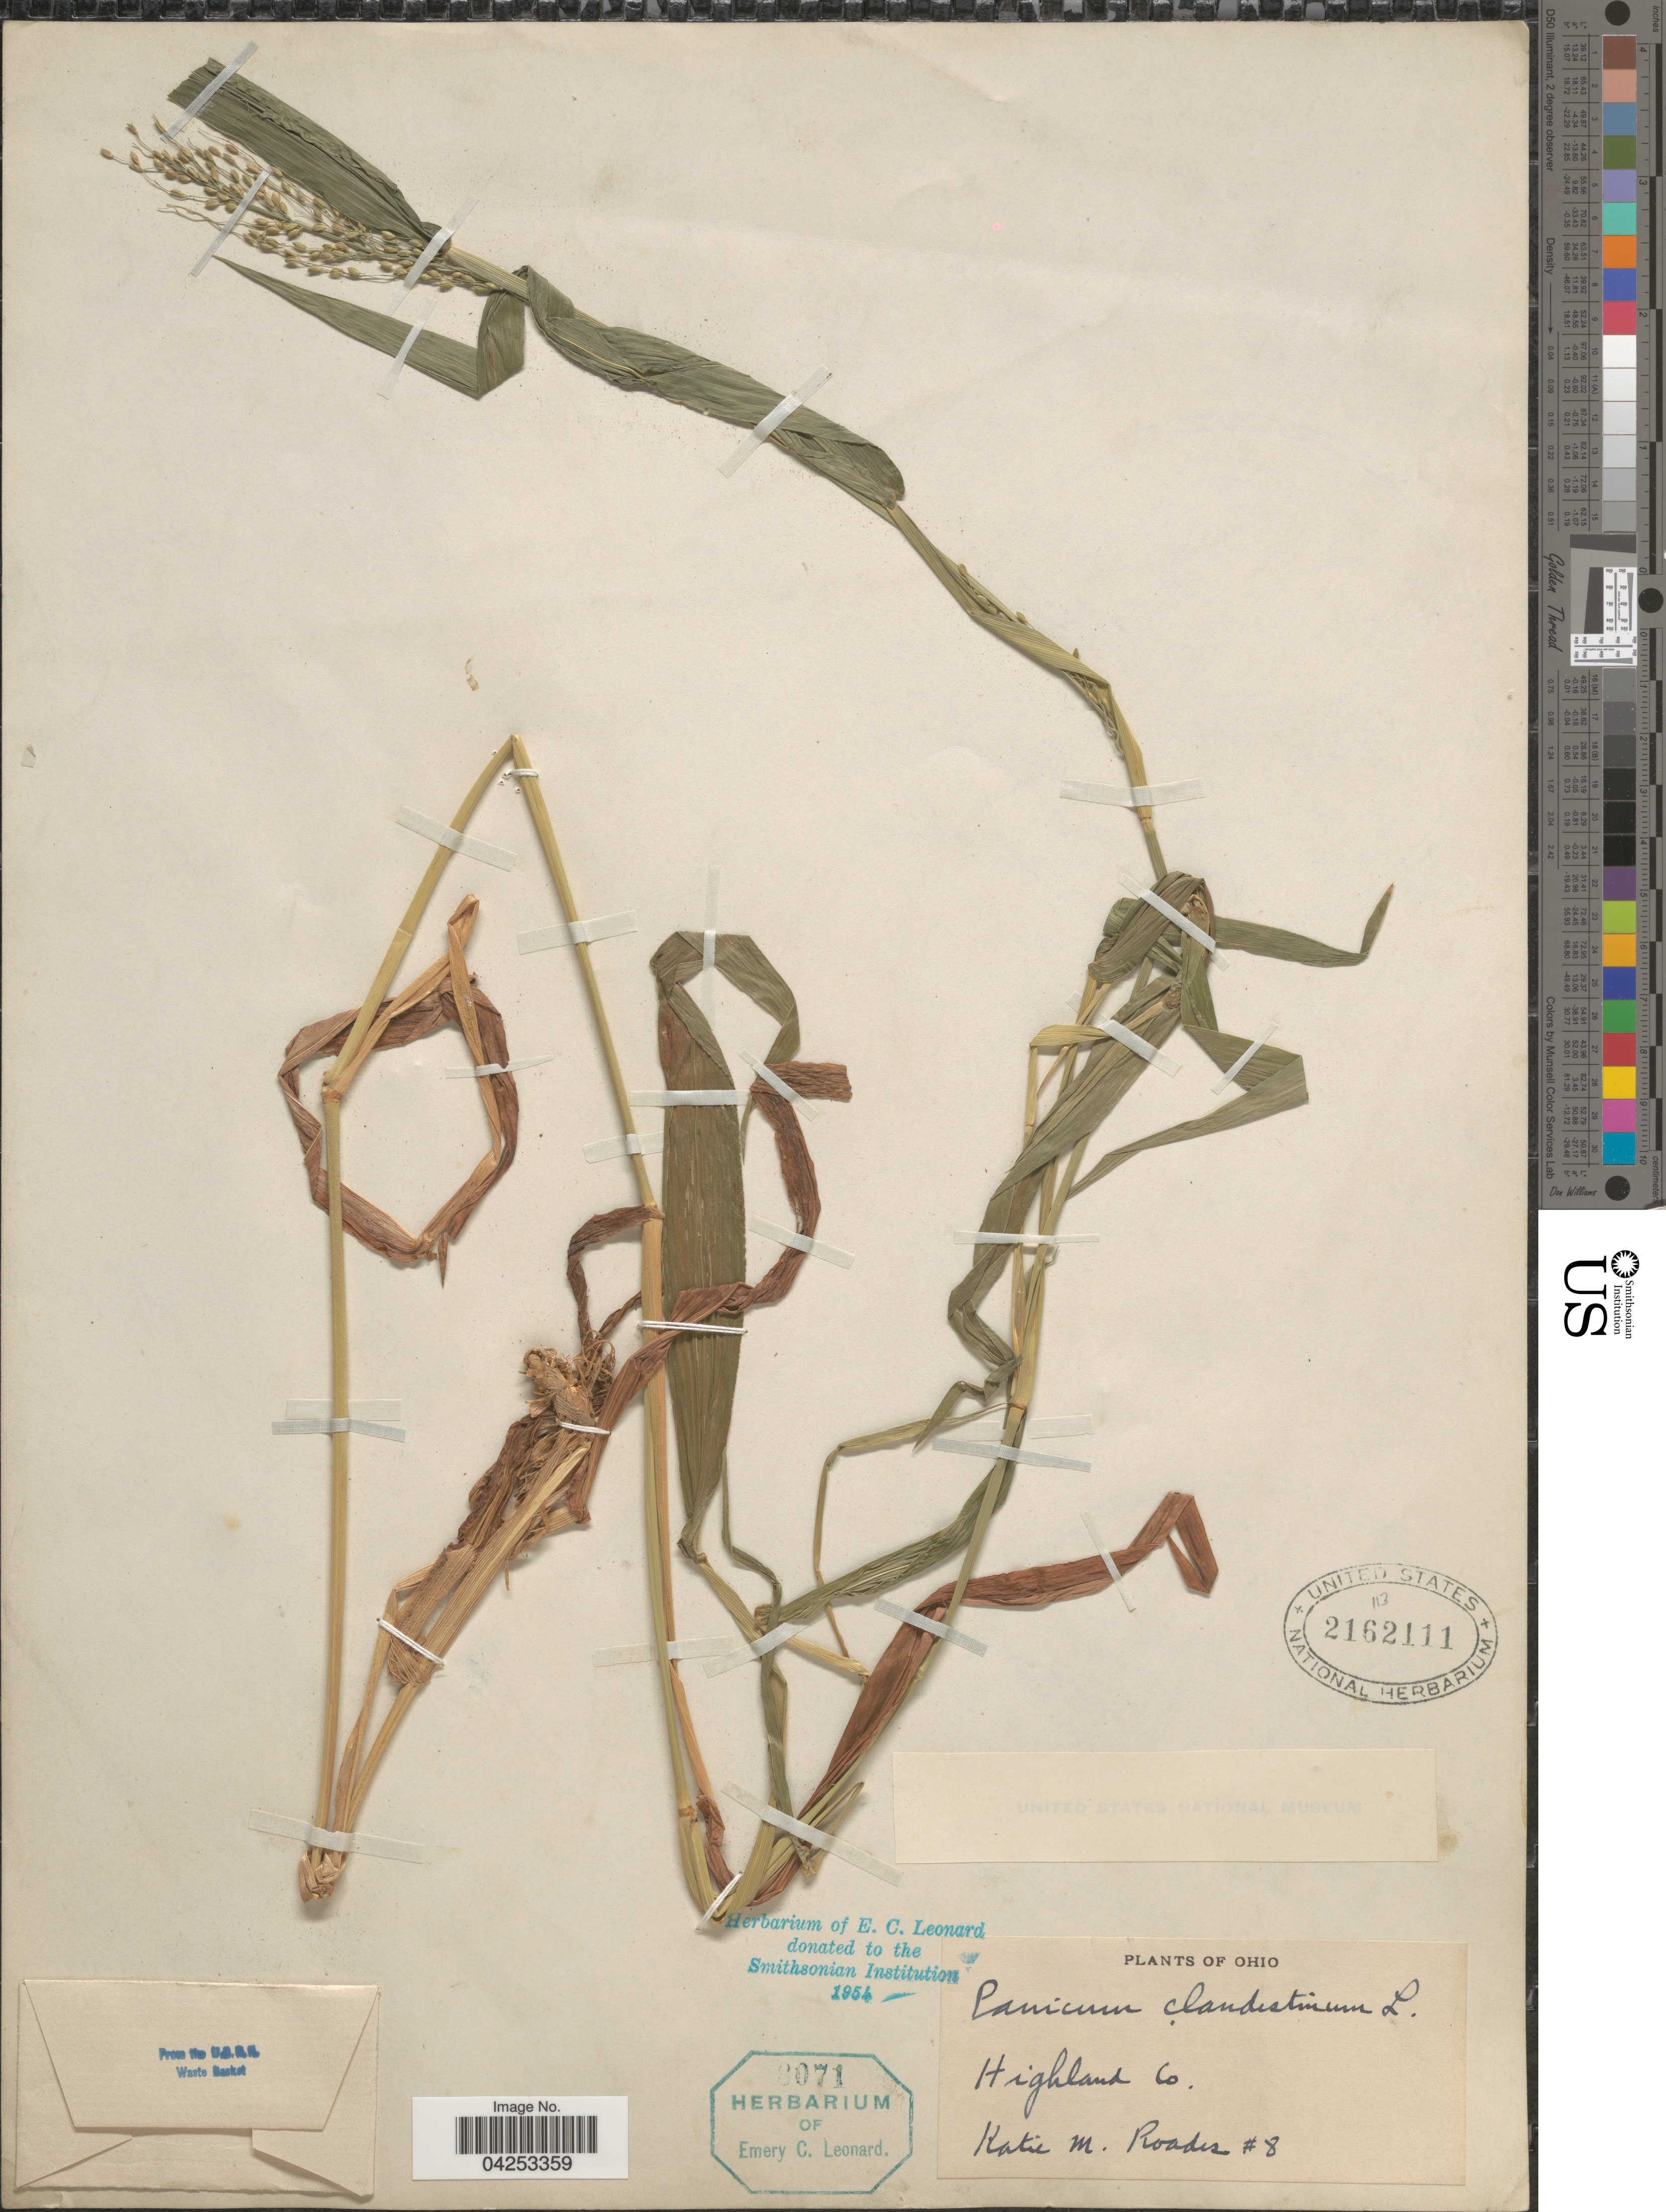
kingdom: Plantae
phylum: Tracheophyta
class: Liliopsida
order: Poales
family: Poaceae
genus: Dichanthelium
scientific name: Dichanthelium clandestinum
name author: (L.) Gould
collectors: K. Roades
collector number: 8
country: United States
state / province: Ohio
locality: Highland Co.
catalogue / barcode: US 2162111